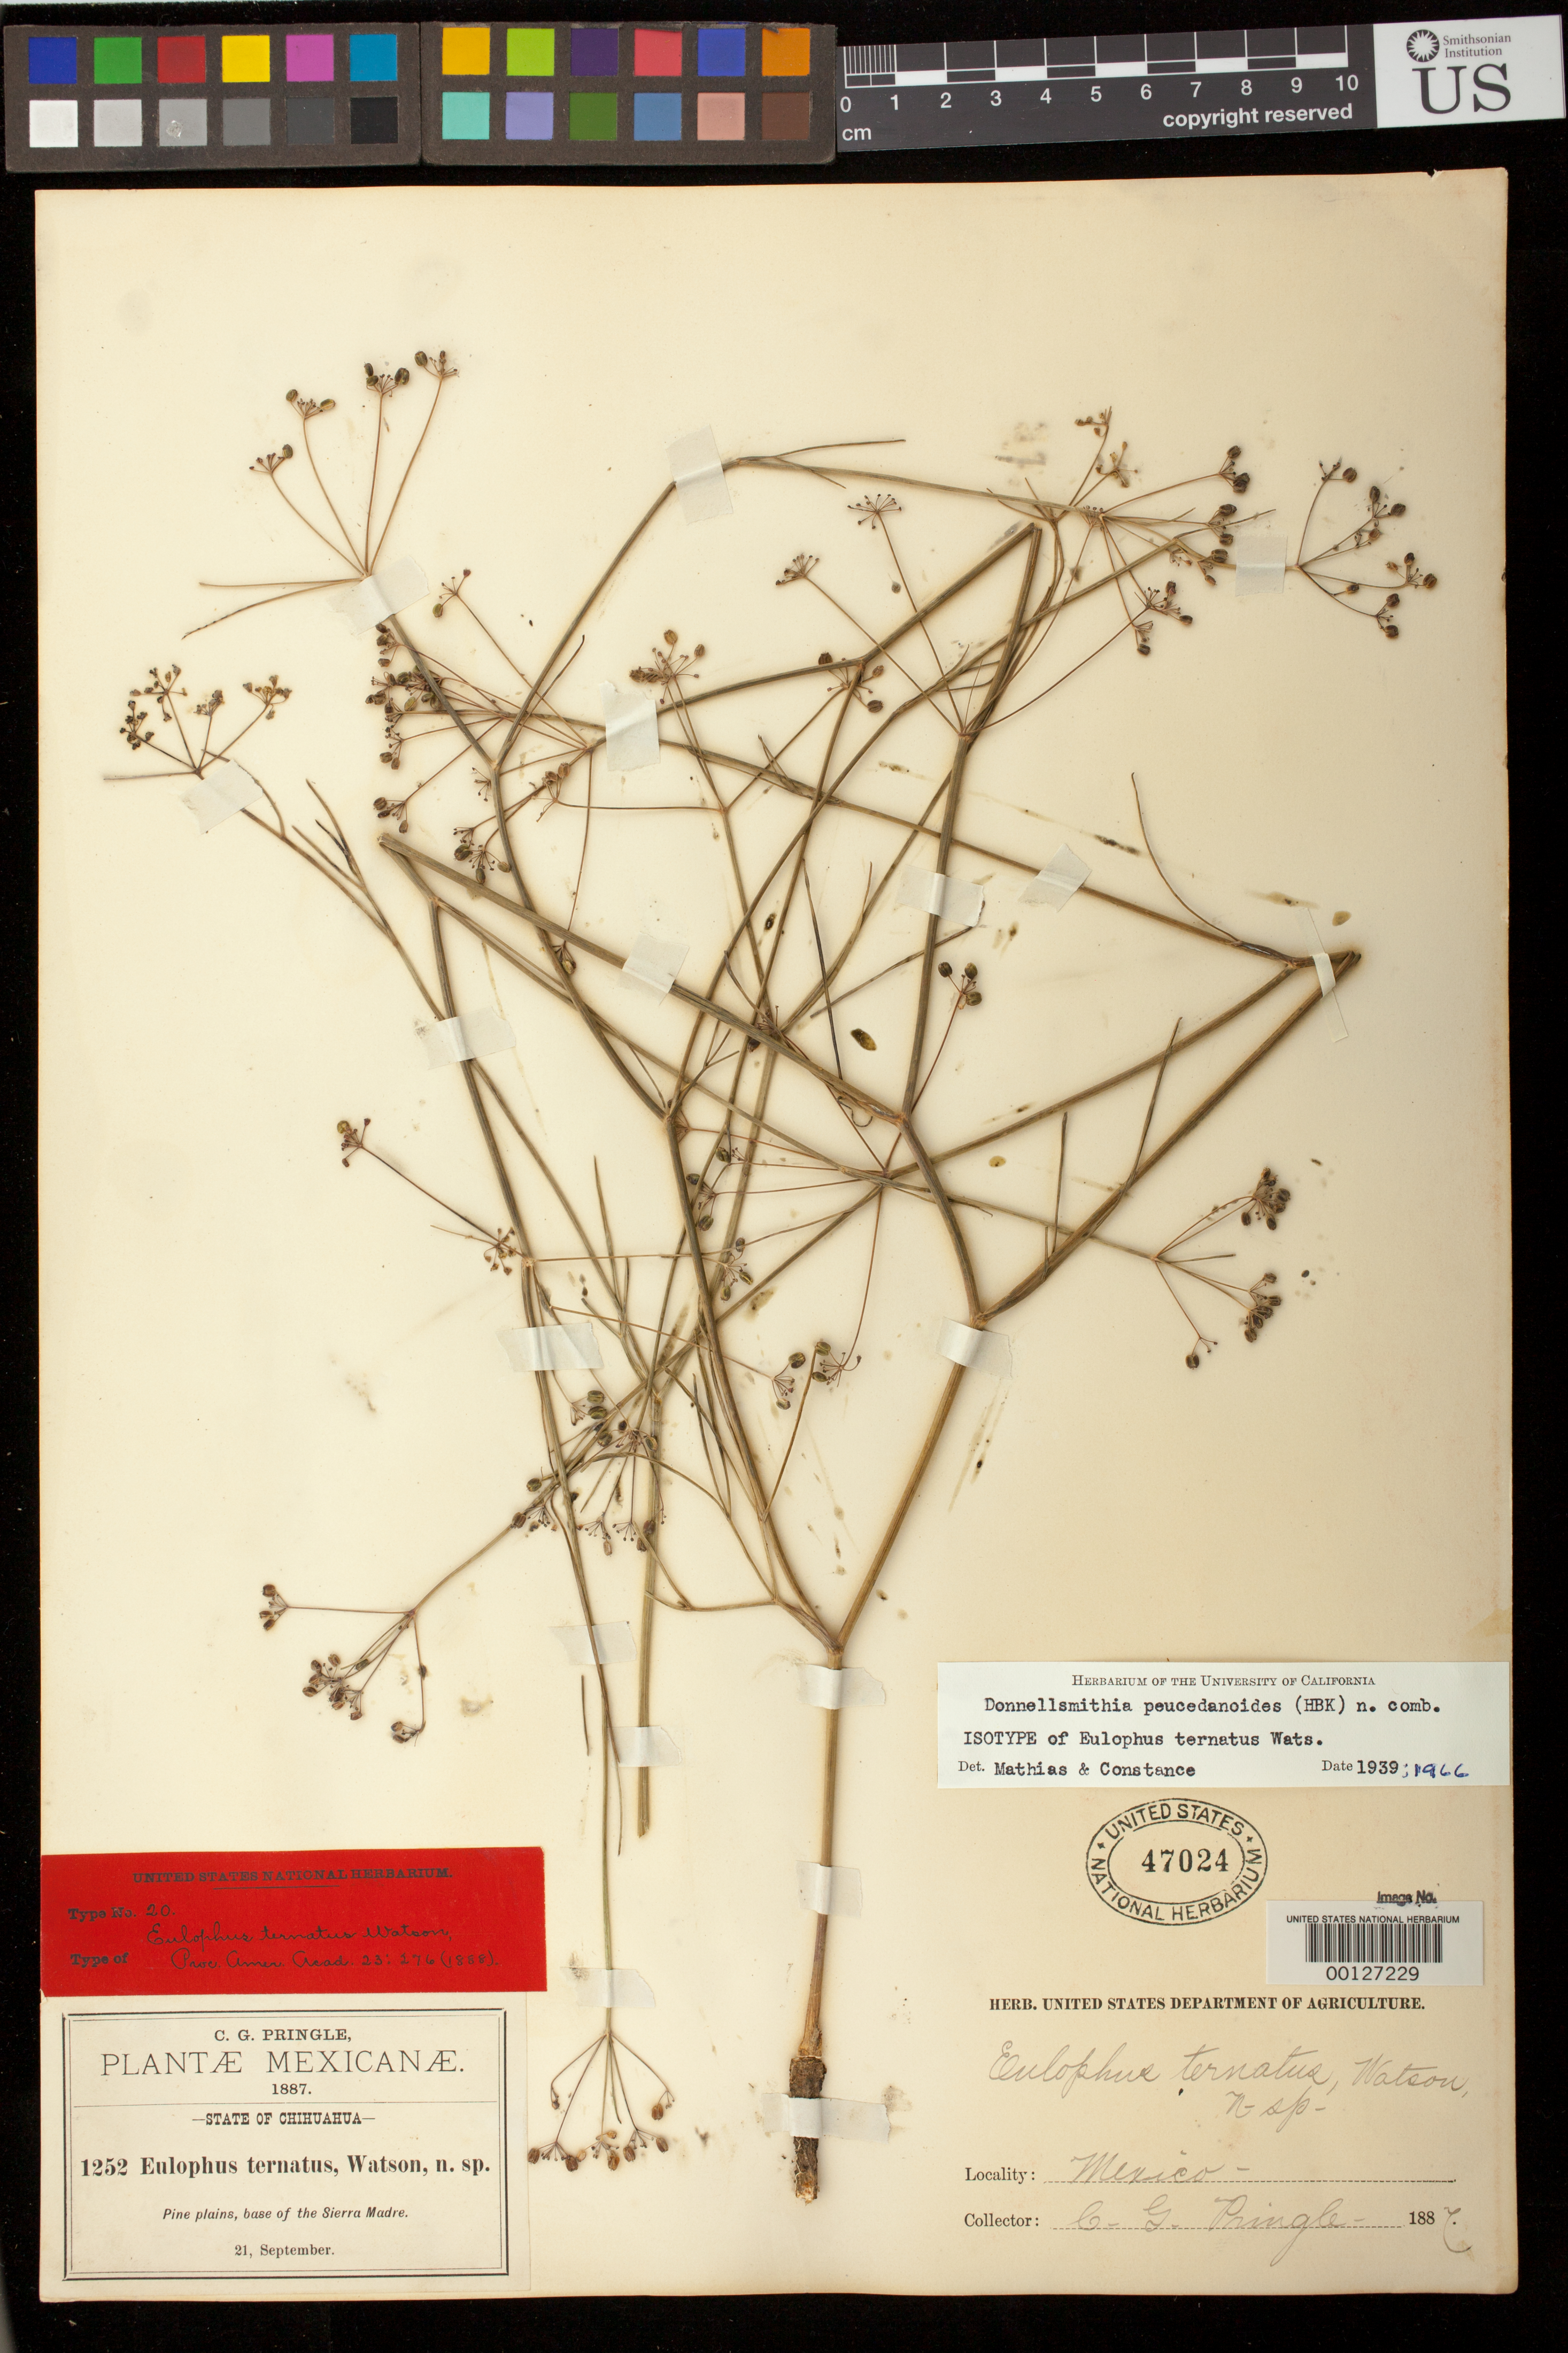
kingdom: Plantae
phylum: Tracheophyta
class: Magnoliopsida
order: Apiales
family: Apiaceae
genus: Eulophus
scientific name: Eulophus ternatus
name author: S. Watson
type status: Isotype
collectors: C. G. Pringle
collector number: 1252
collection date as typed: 21 Sep 1887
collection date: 1887-09-21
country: Mexico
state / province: Chihuahua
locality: Base of Sierra Madre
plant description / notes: Specimen annotated as "isotype" by Mathias & Constance (1939)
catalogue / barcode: US 47024